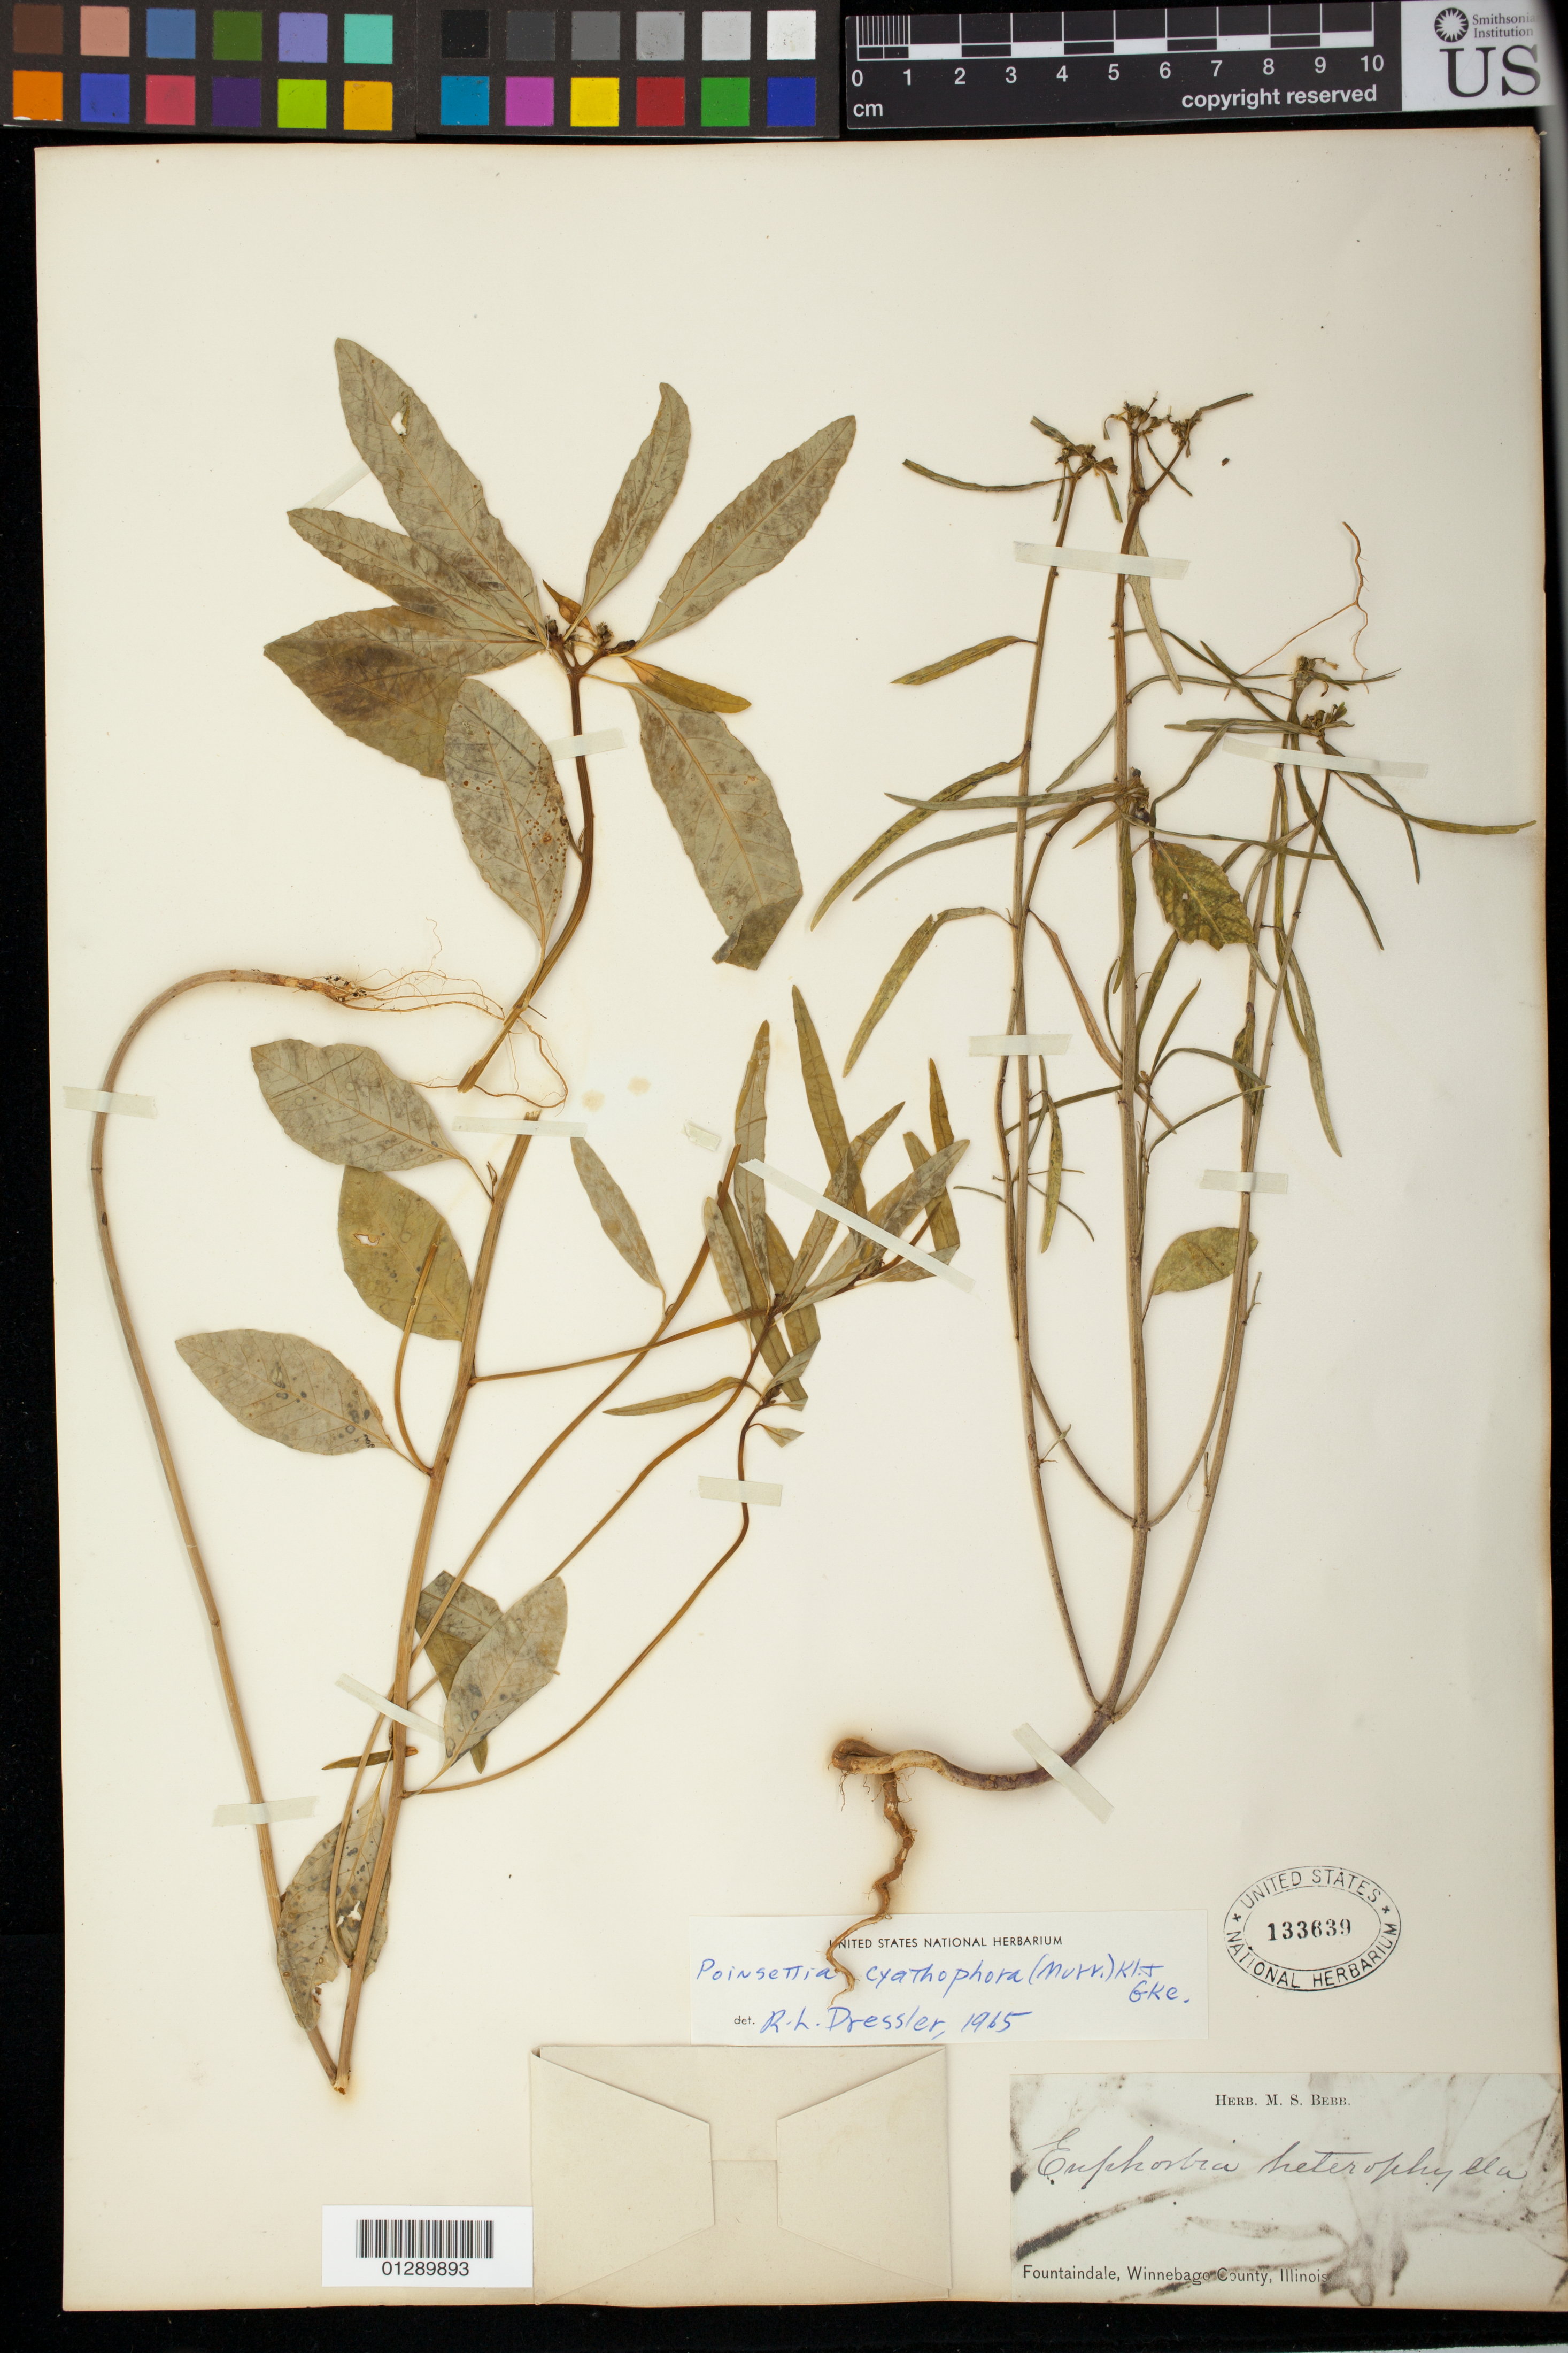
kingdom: Plantae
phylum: Tracheophyta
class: Magnoliopsida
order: Malpighiales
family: Euphorbiaceae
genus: Euphorbia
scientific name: Euphorbia heterophylla var. cyathophora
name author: (Murr.) Griseb.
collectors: M. Bebb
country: United States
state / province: Illinois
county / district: Winnebago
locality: Fountaindale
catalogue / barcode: US 133639